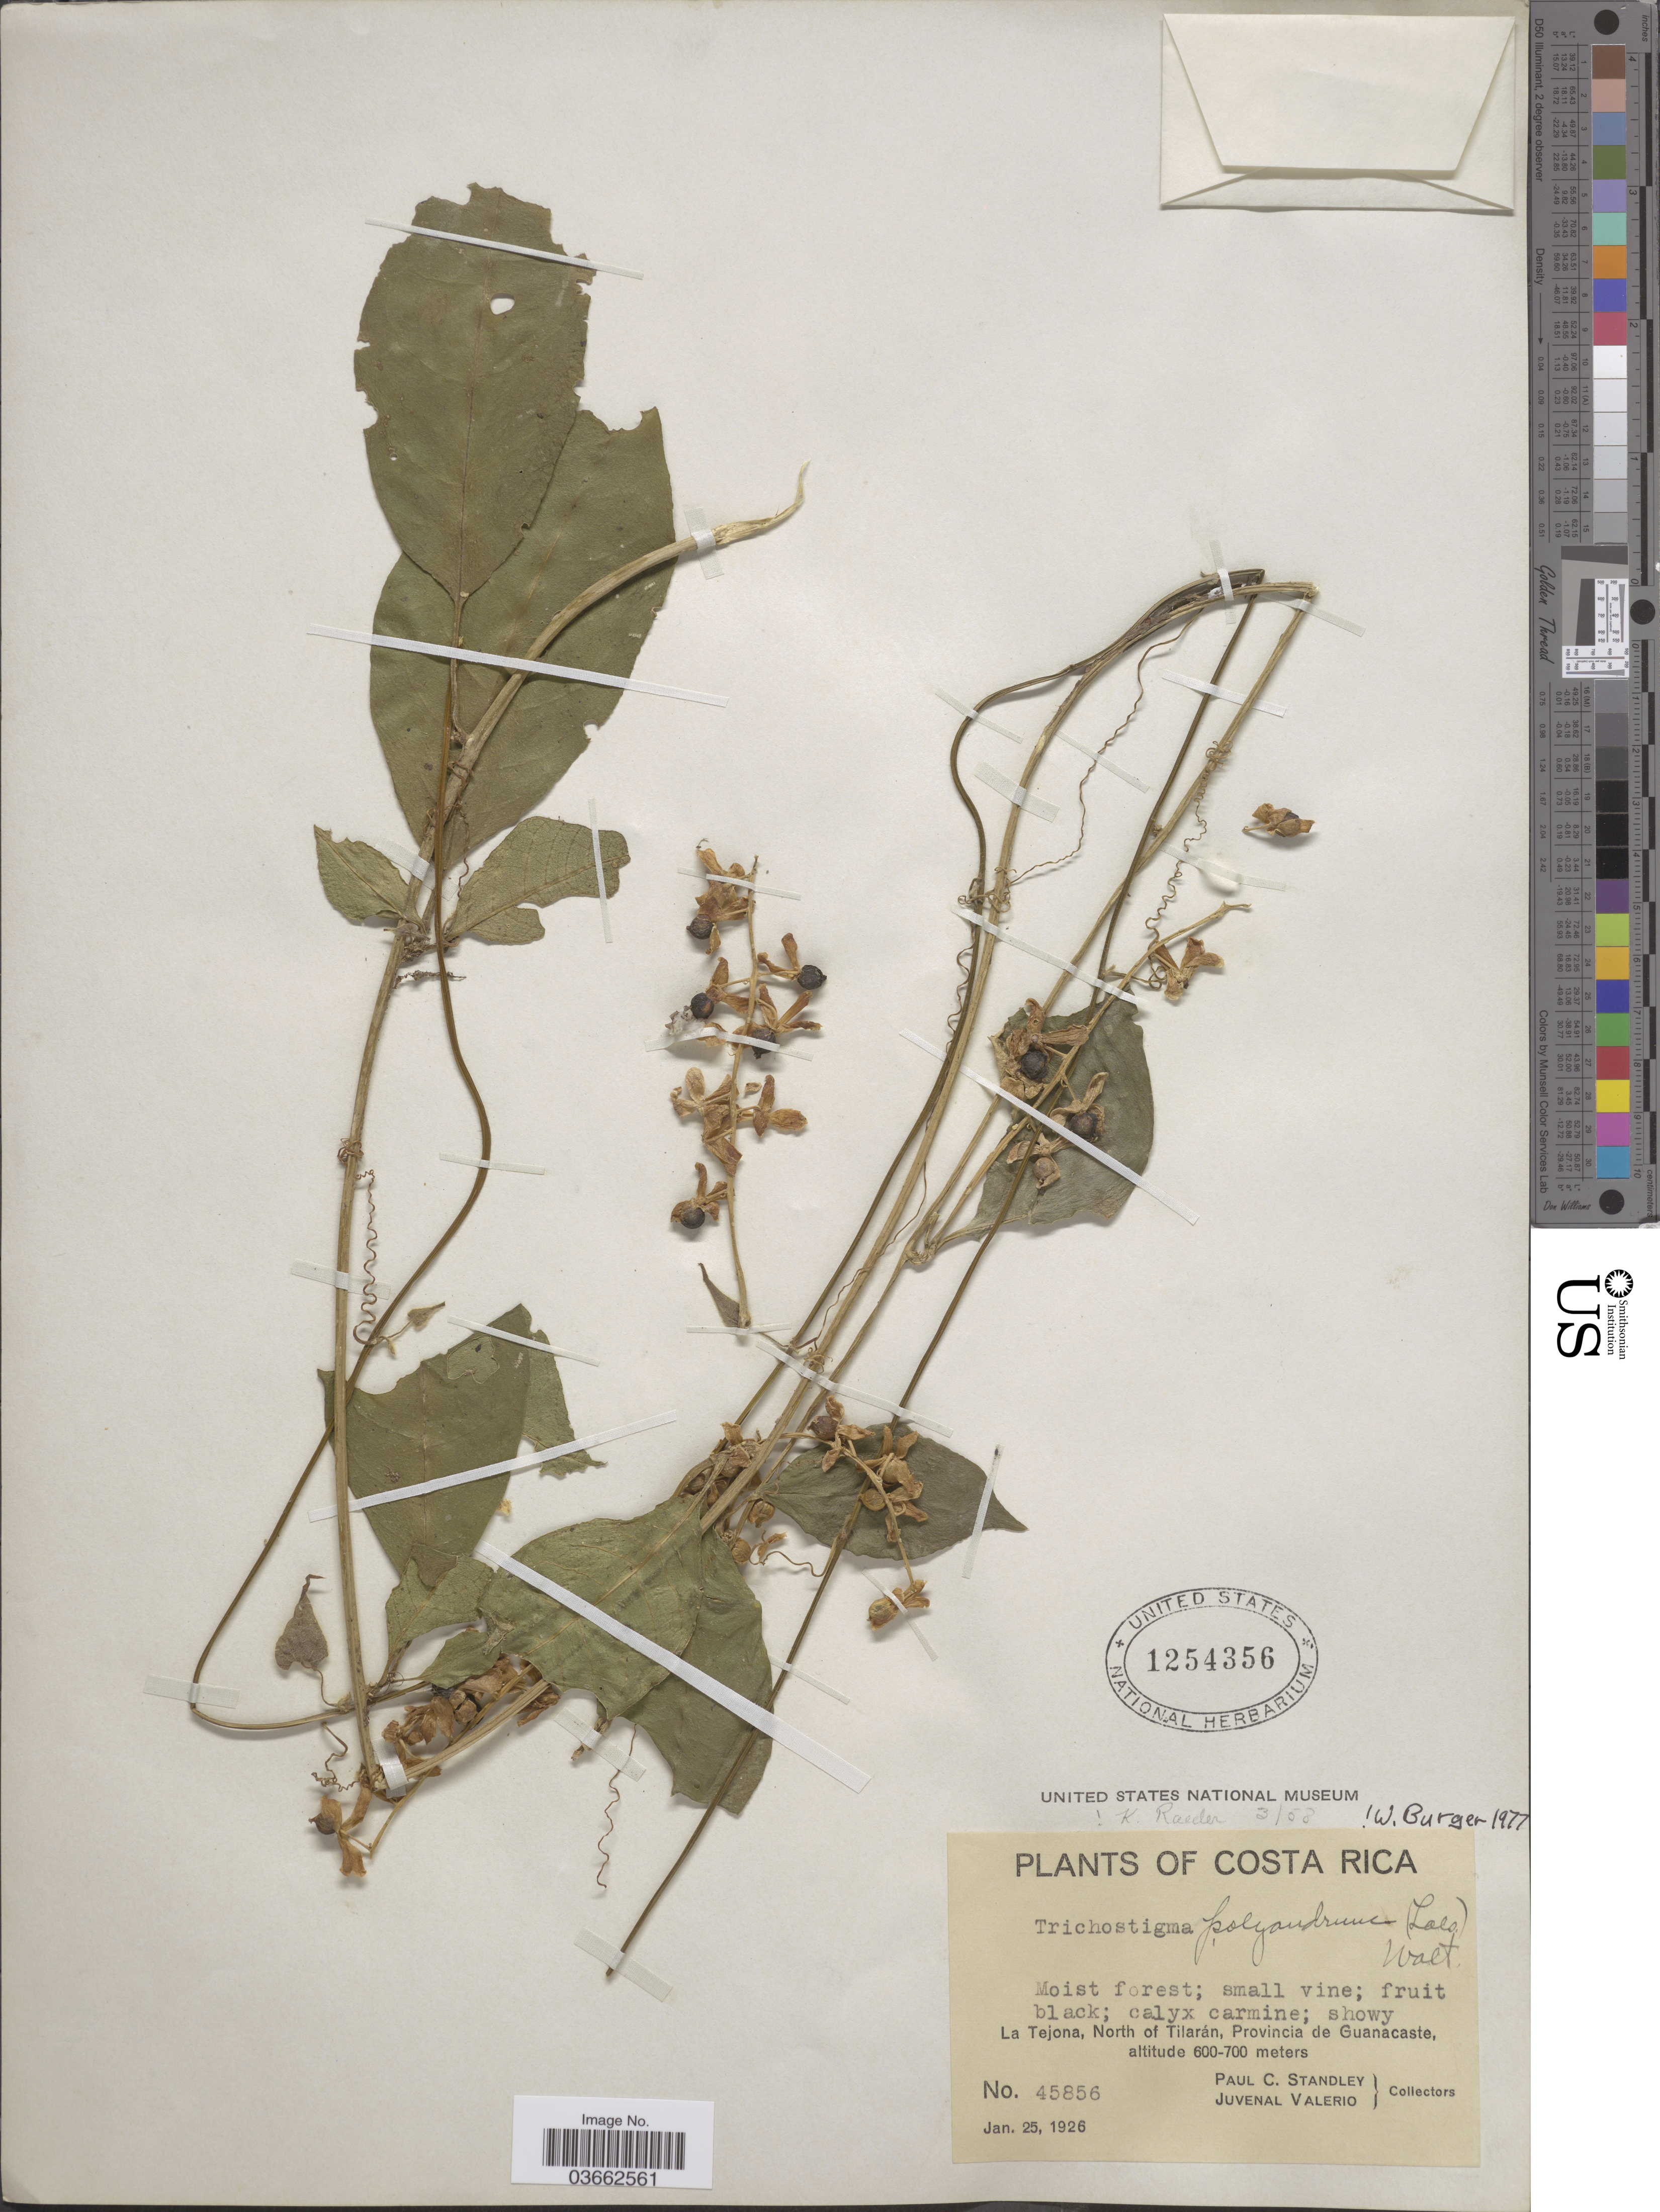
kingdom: Plantae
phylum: Tracheophyta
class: Magnoliopsida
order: Caryophyllales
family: Phytolaccaceae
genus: Trichostigma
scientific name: Trichostigma polyandrum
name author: (Loes.) H. Walter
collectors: P. C. Standley & J. Valerio R.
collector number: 45856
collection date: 1926-01-25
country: Costa Rica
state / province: Guanacaste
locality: La Tejona, North of Tilarán.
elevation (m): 600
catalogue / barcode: US 1254356